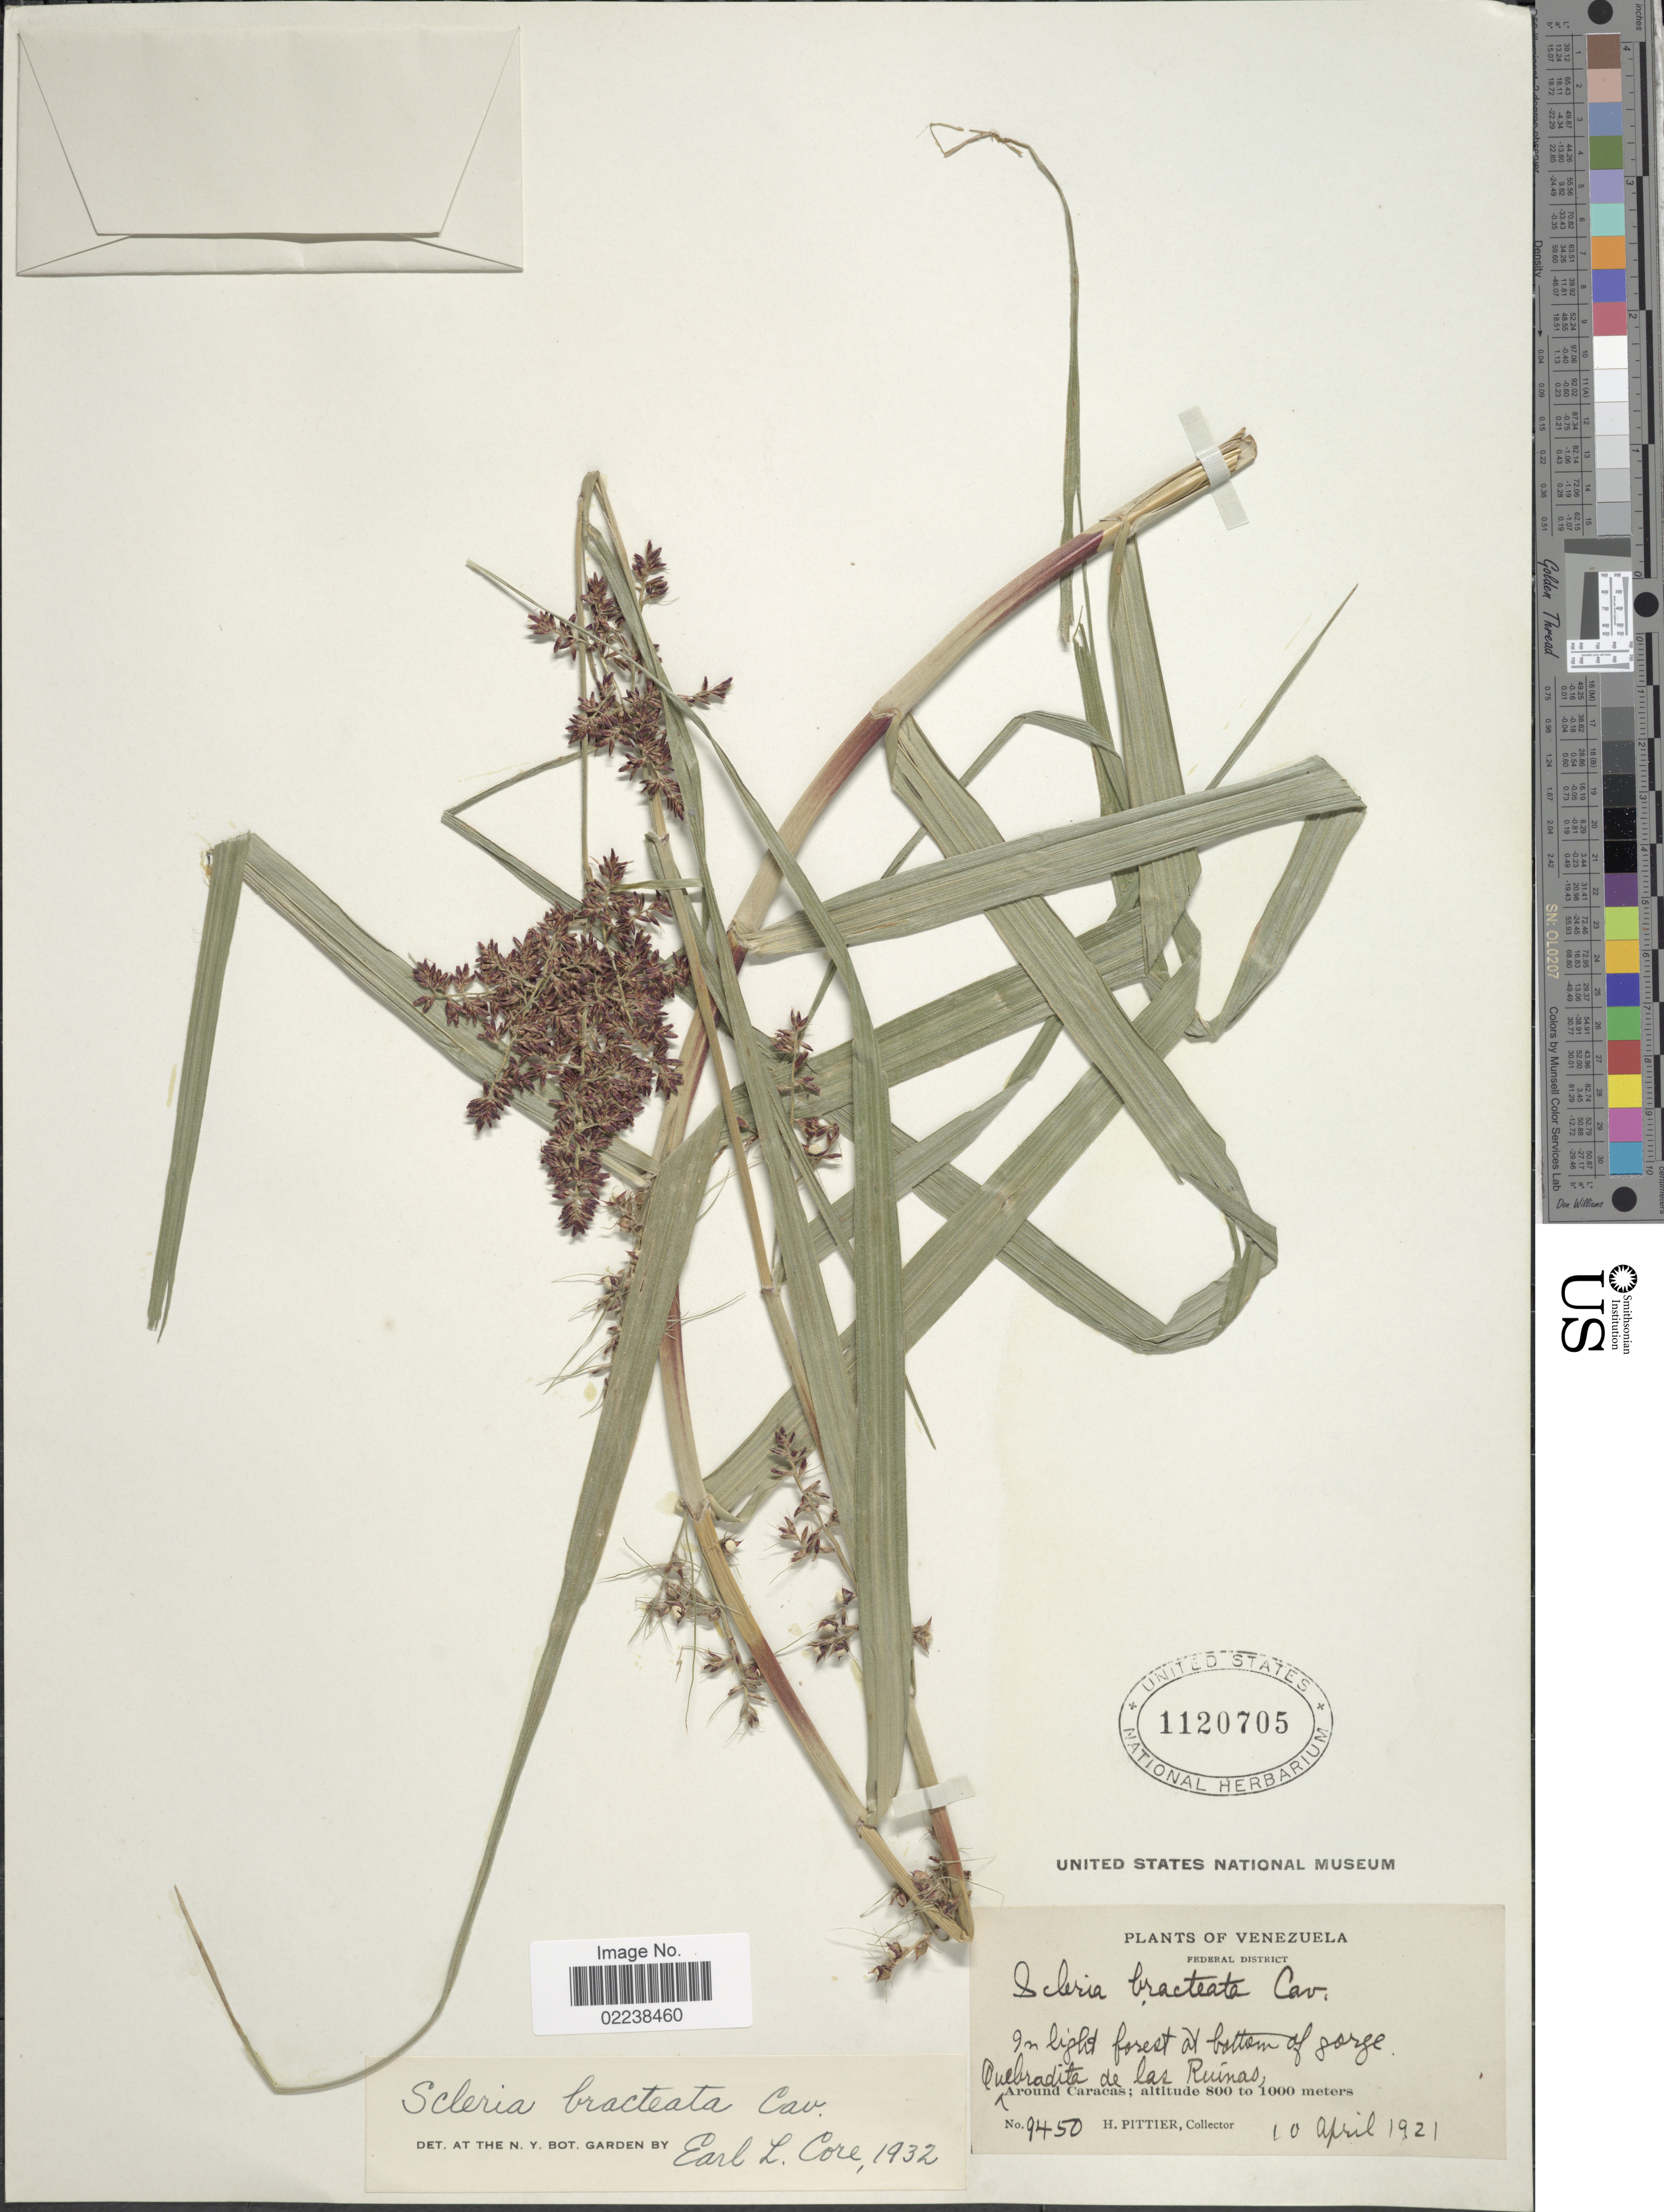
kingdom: Plantae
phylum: Tracheophyta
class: Liliopsida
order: Poales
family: Cyperaceae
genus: Scleria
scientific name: Scleria bracteata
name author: Cav.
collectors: H. F. Pittier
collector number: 9450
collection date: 1921-04-10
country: Venezuela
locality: Federal District, In light forest at bottom of gorge. Quebradita de la Ruinas, Around Caracas.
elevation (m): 800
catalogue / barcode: US 1120705